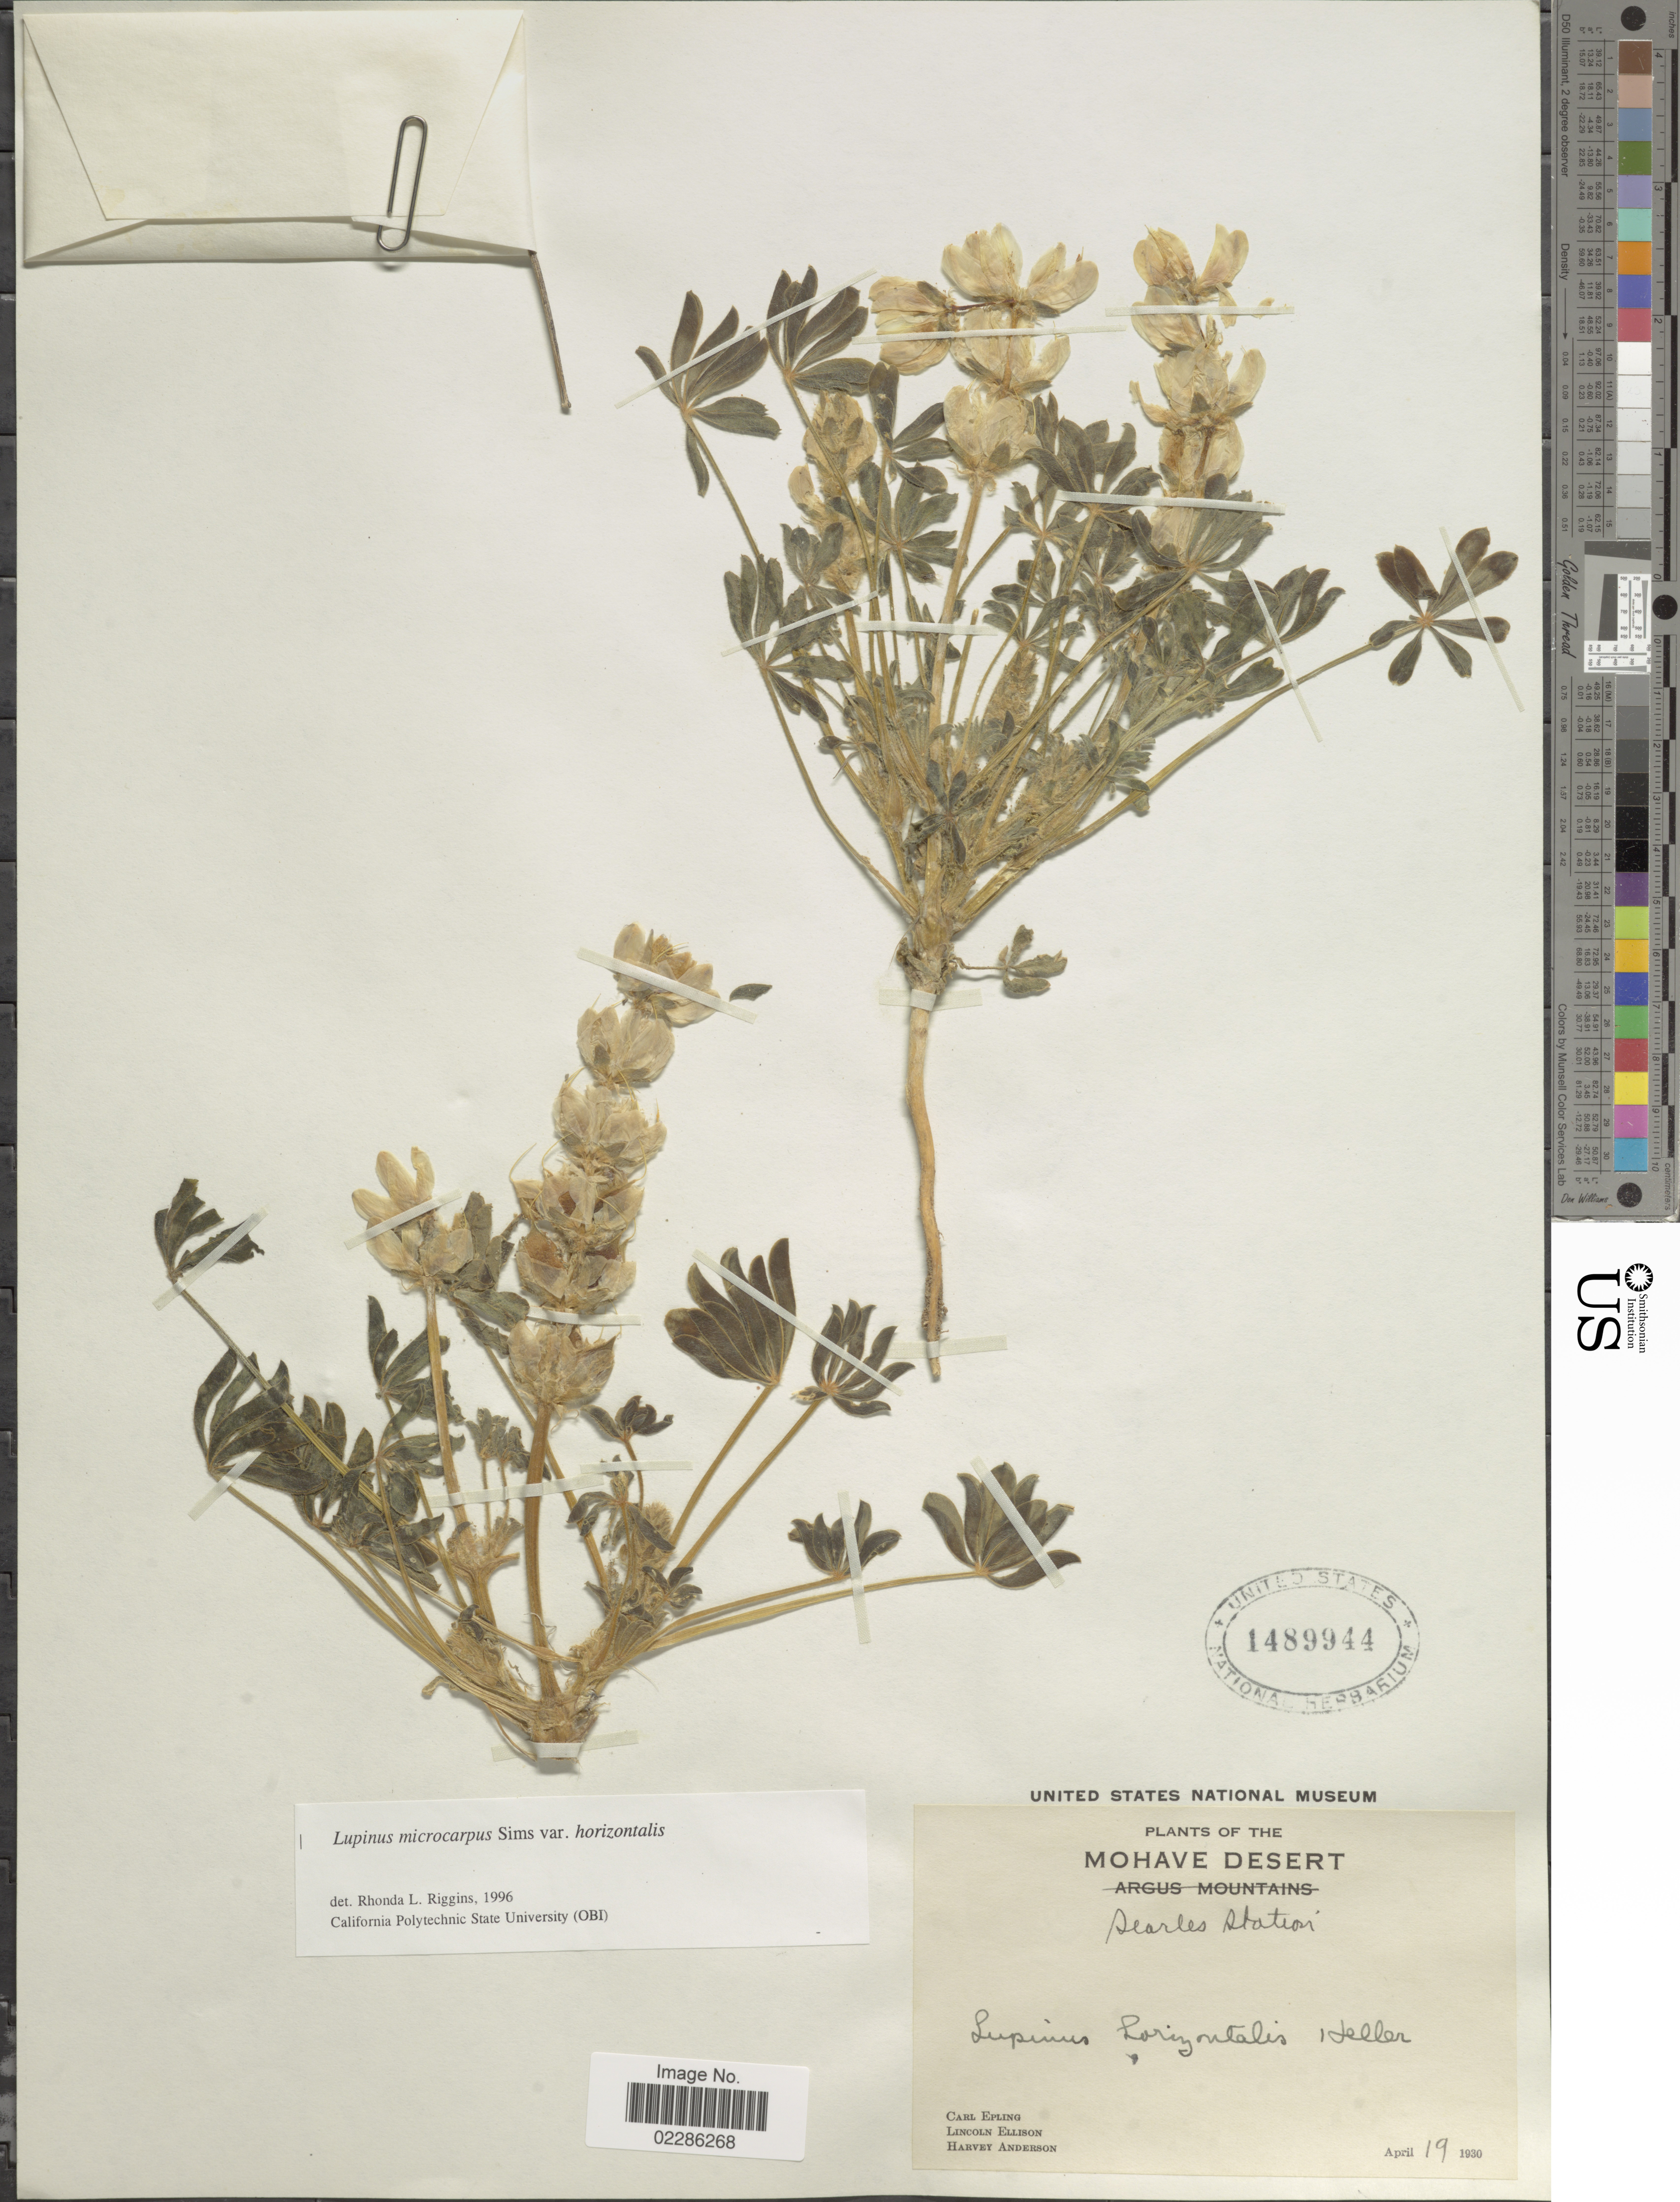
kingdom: Plantae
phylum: Tracheophyta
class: Magnoliopsida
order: Fabales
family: Fabaceae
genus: Lupinus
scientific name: Lupinus microcarpus var. horizontalis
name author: (A. Heller) Jeps.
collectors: C. C. Epling, L. Ellison & H. Anderson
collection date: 1930-04-19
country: United States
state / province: California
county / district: Kern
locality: Mohave Desert, Searles Station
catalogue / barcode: US 1489944